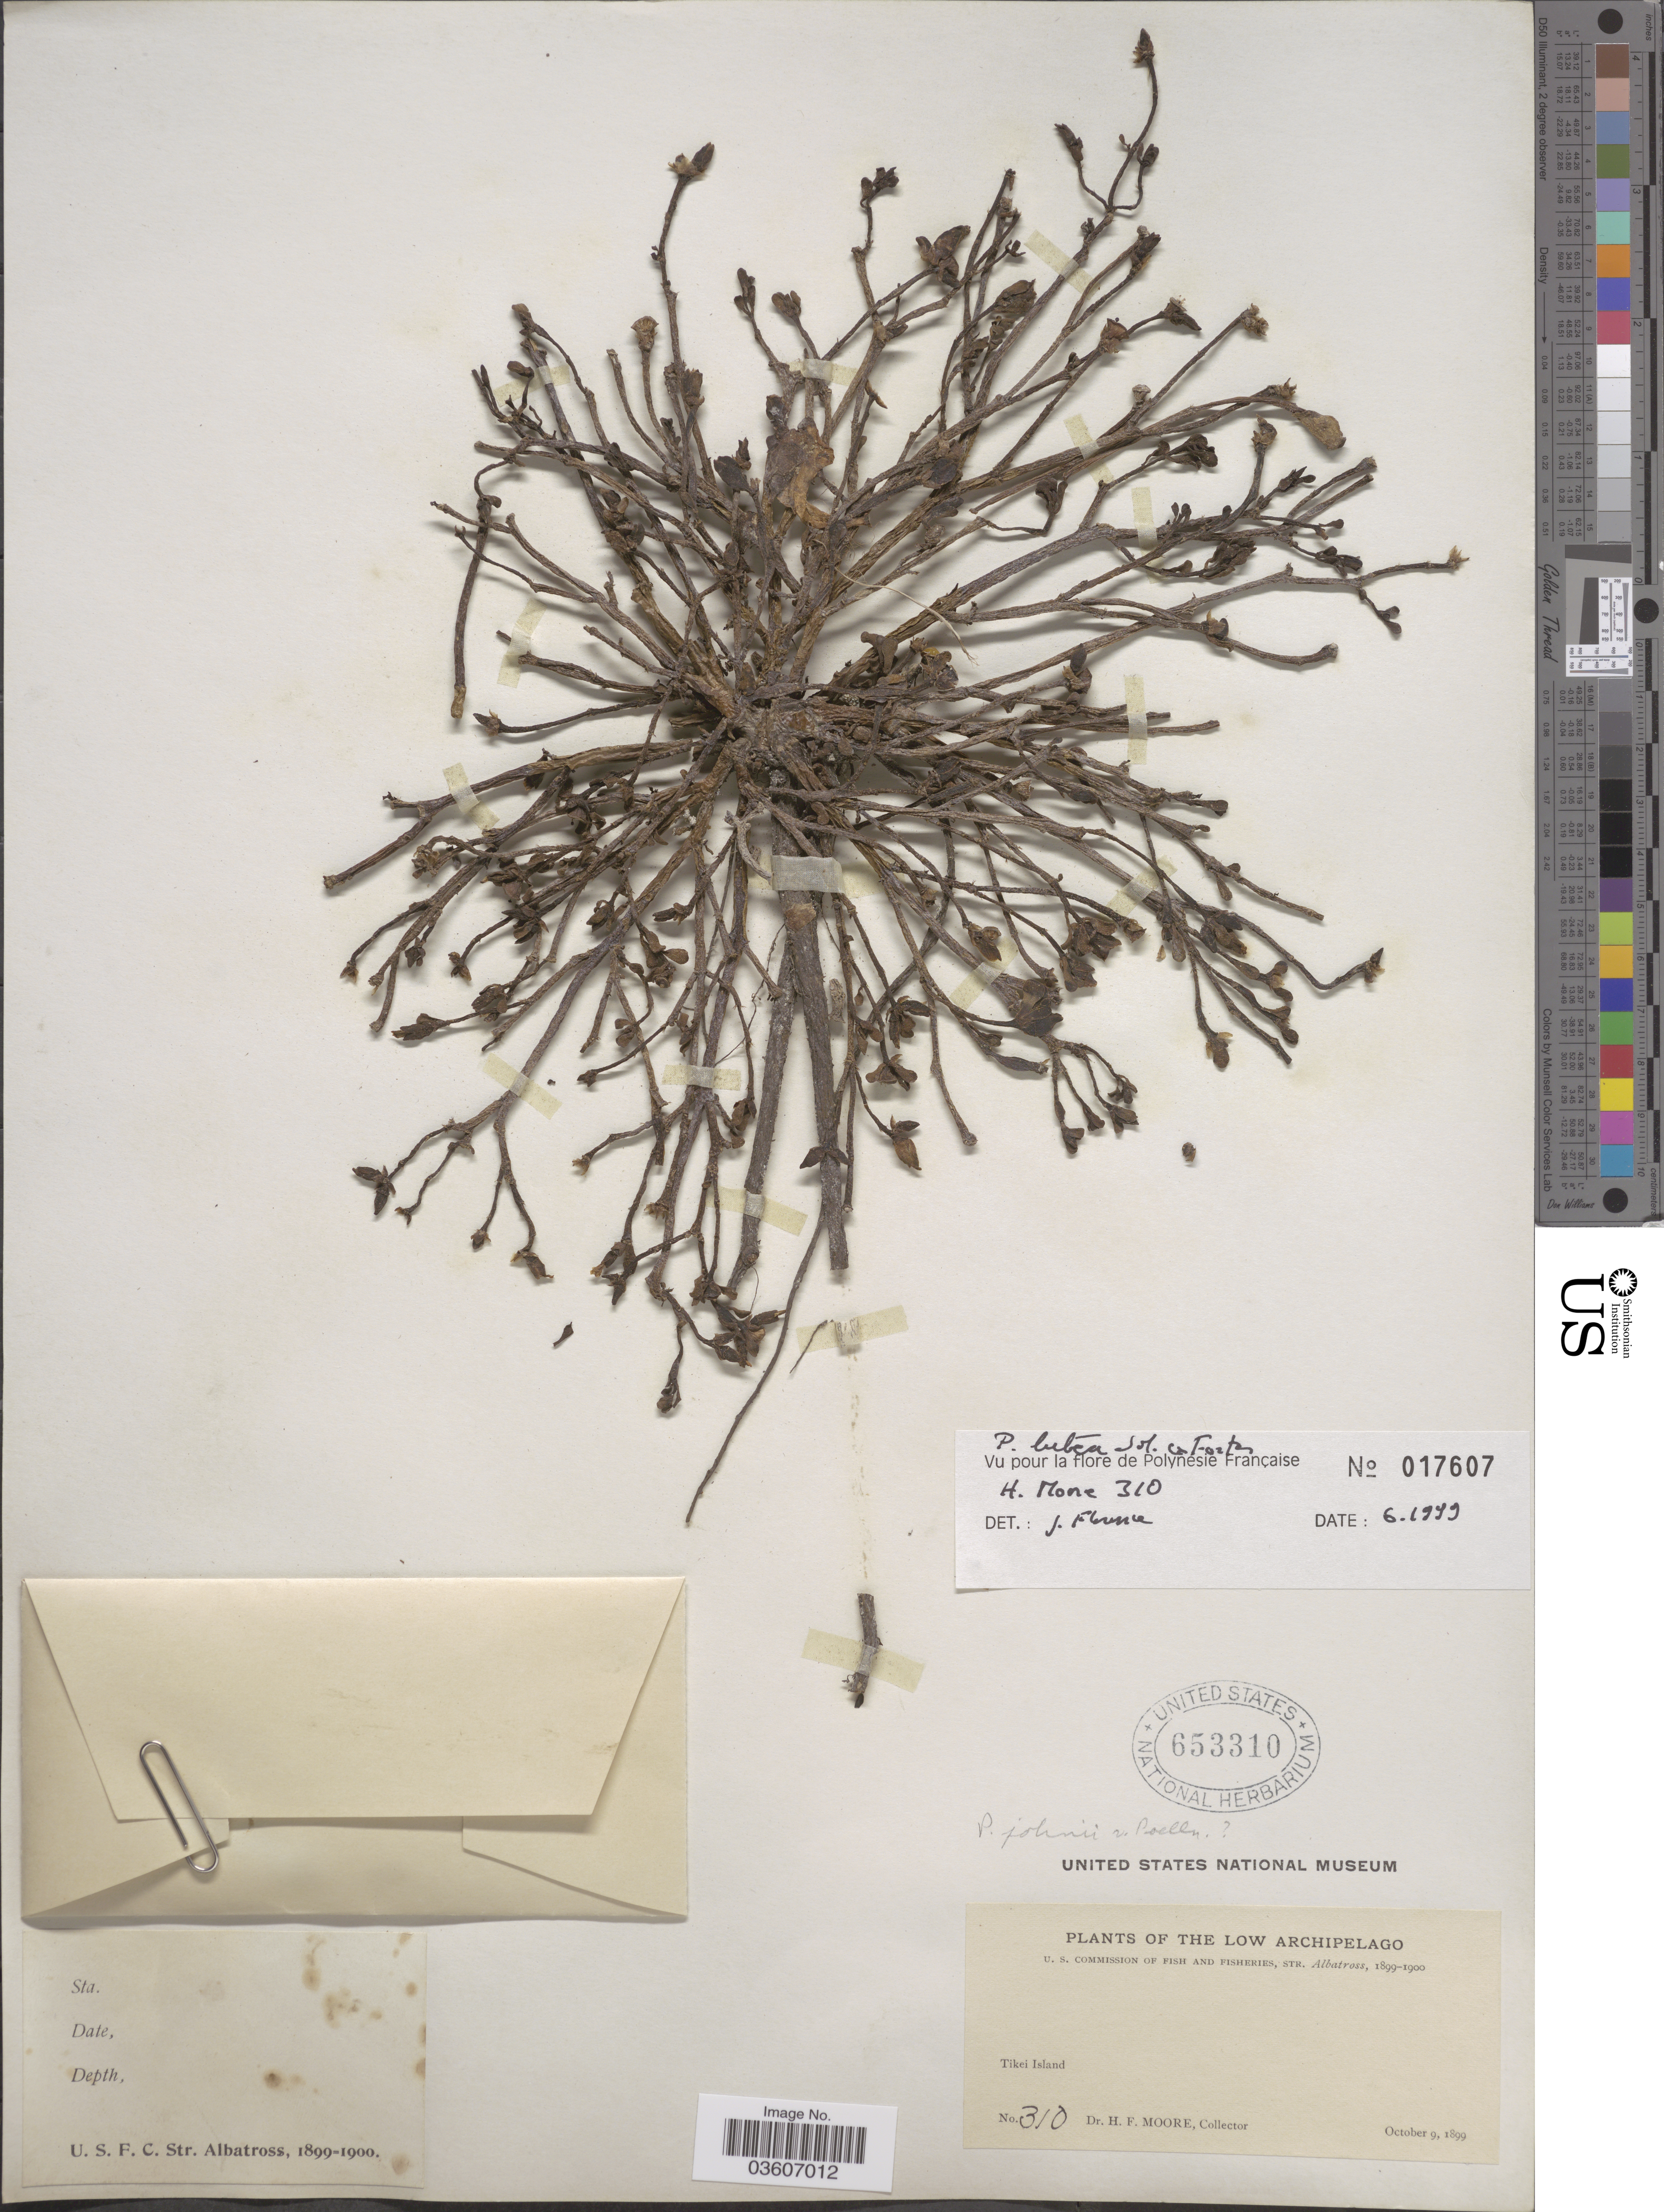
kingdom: Plantae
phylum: Tracheophyta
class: Magnoliopsida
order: Caryophyllales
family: Portulacaceae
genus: Portulaca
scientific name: Portulaca lutea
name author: Sol. ex G. Forst.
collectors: H. F. Moore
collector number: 310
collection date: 1899-10-09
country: French Polynesia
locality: The Low Archipelago. Tikei Island.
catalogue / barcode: US 653310